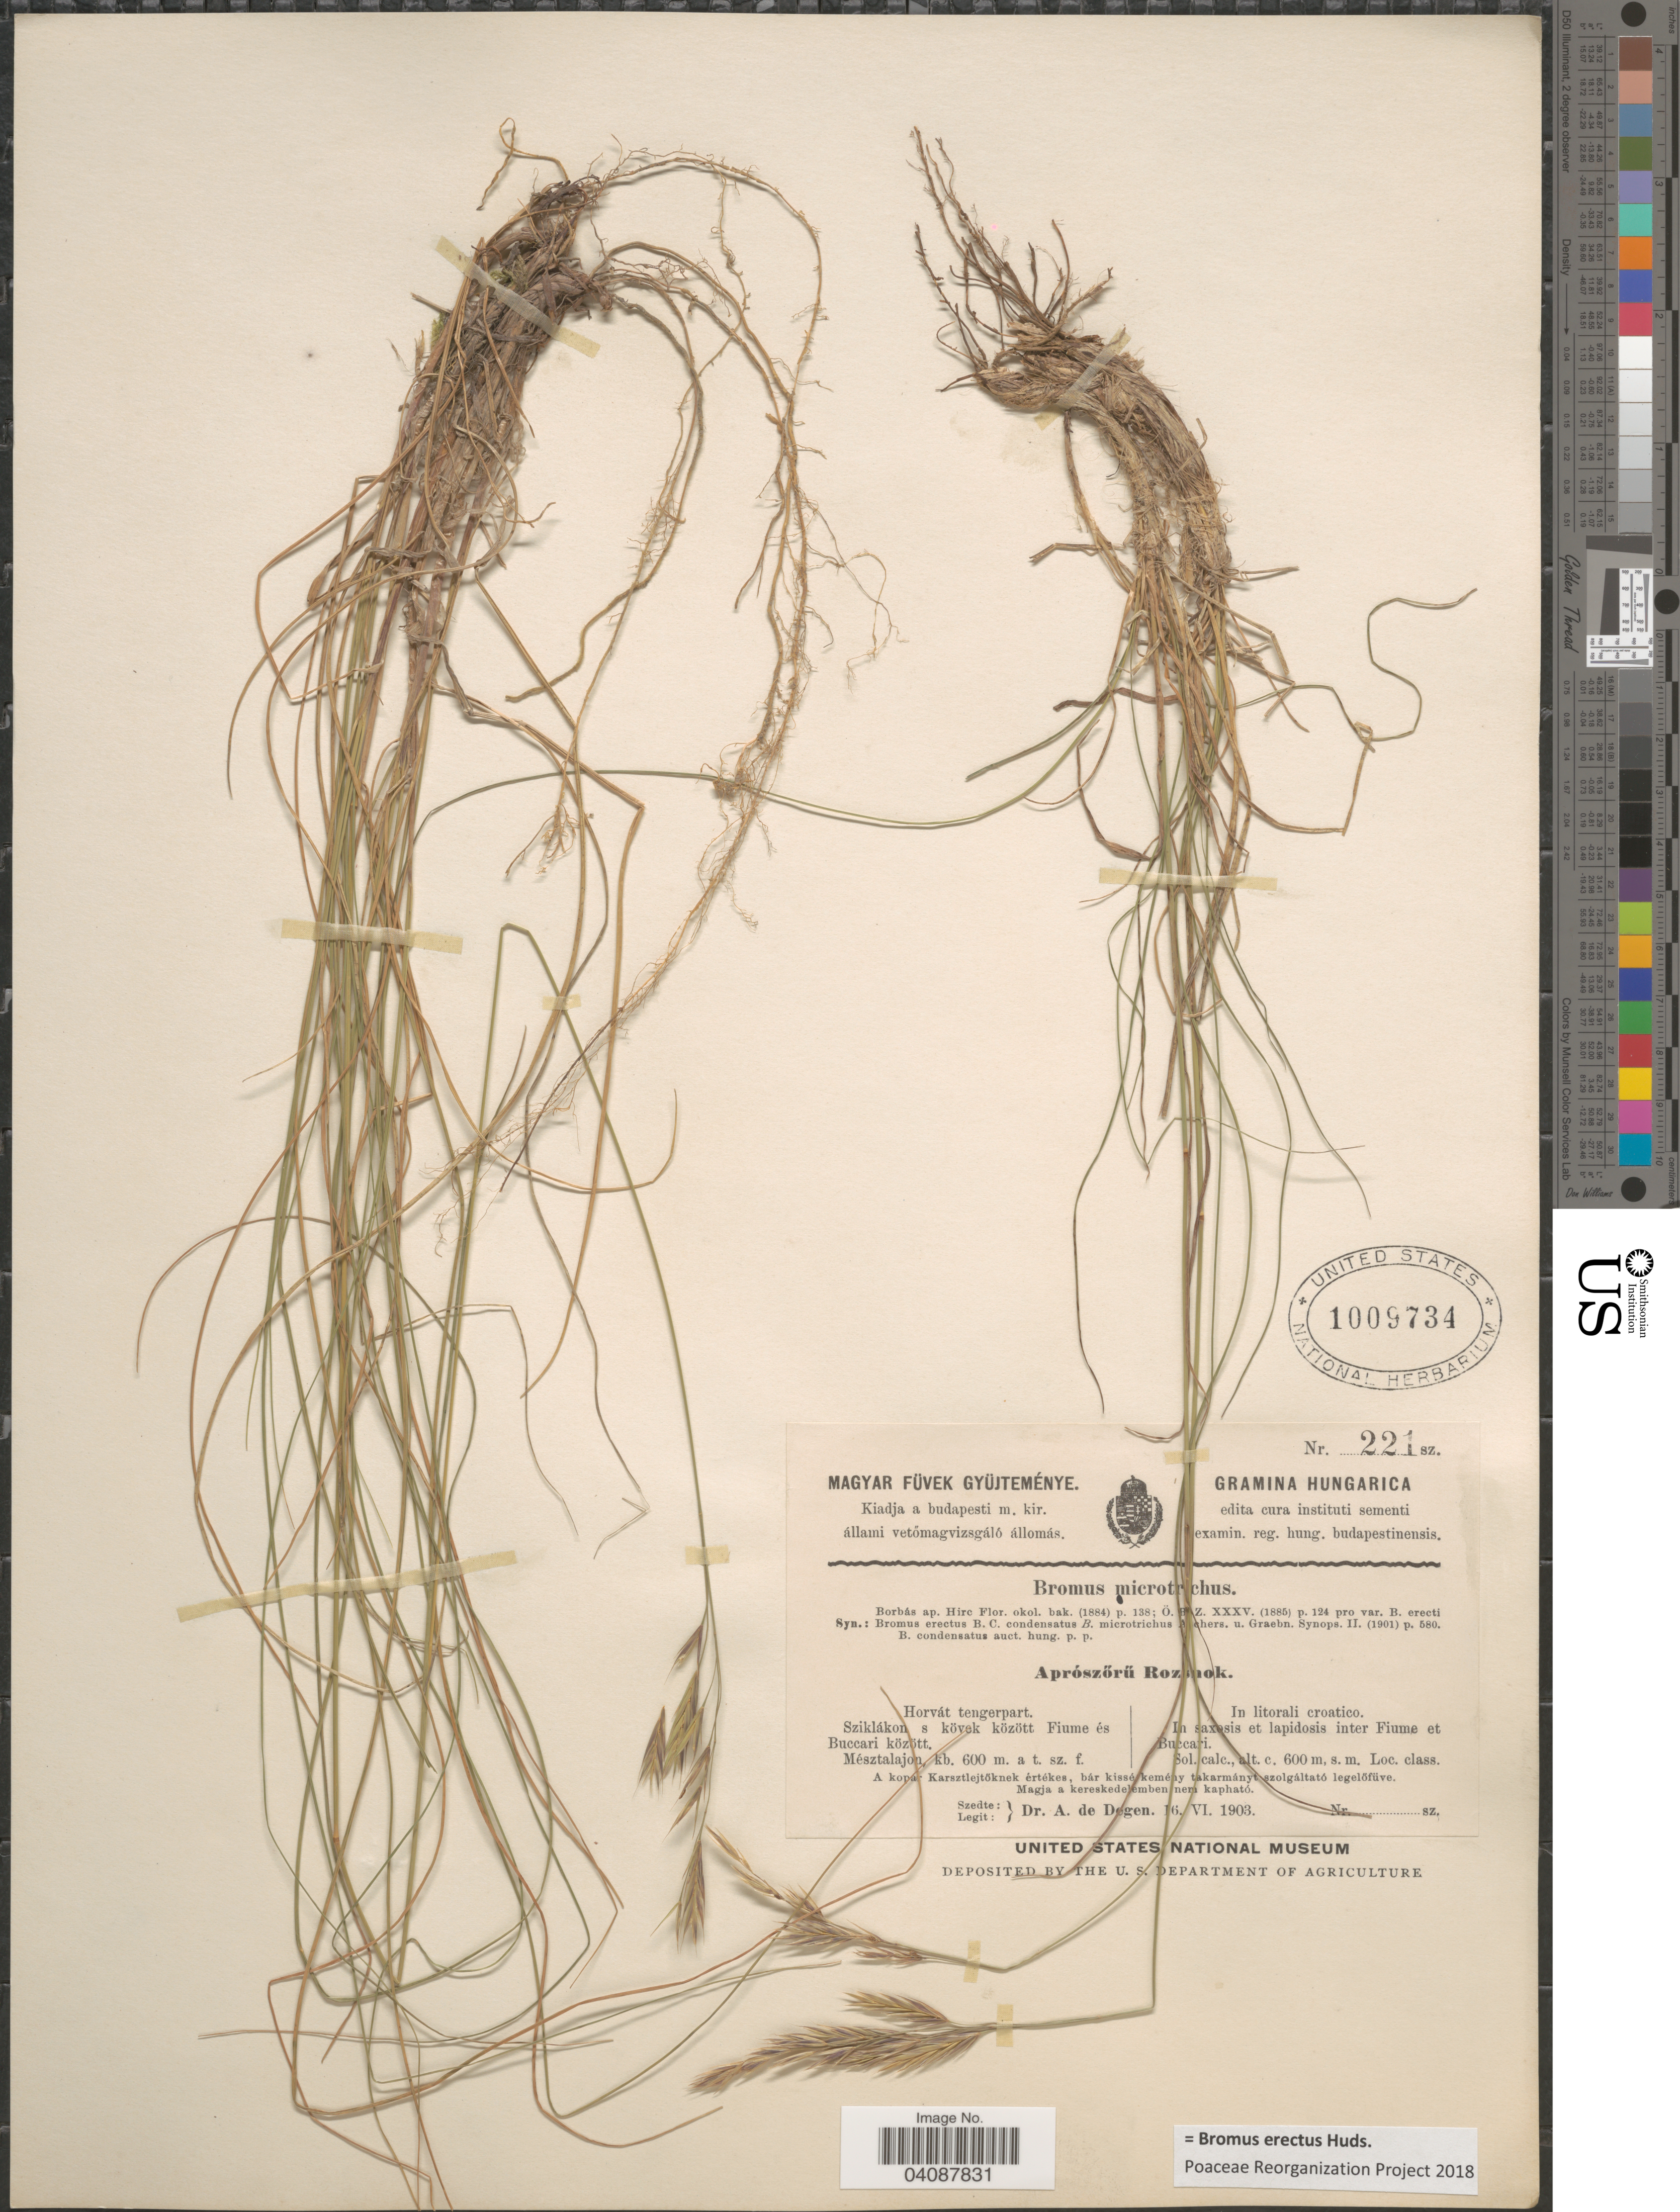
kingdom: Plantae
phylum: Tracheophyta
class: Liliopsida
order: Poales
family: Poaceae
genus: Bromus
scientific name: Bromus erectus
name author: Huds.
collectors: A. Degen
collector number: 221?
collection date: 1903-06-16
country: Hungary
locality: In litorali croatico. In sax [illegible text]sis et lapidosis inter Fiume et Bu [illegible text]ca [illegible text]i.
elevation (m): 600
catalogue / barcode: US 1009734